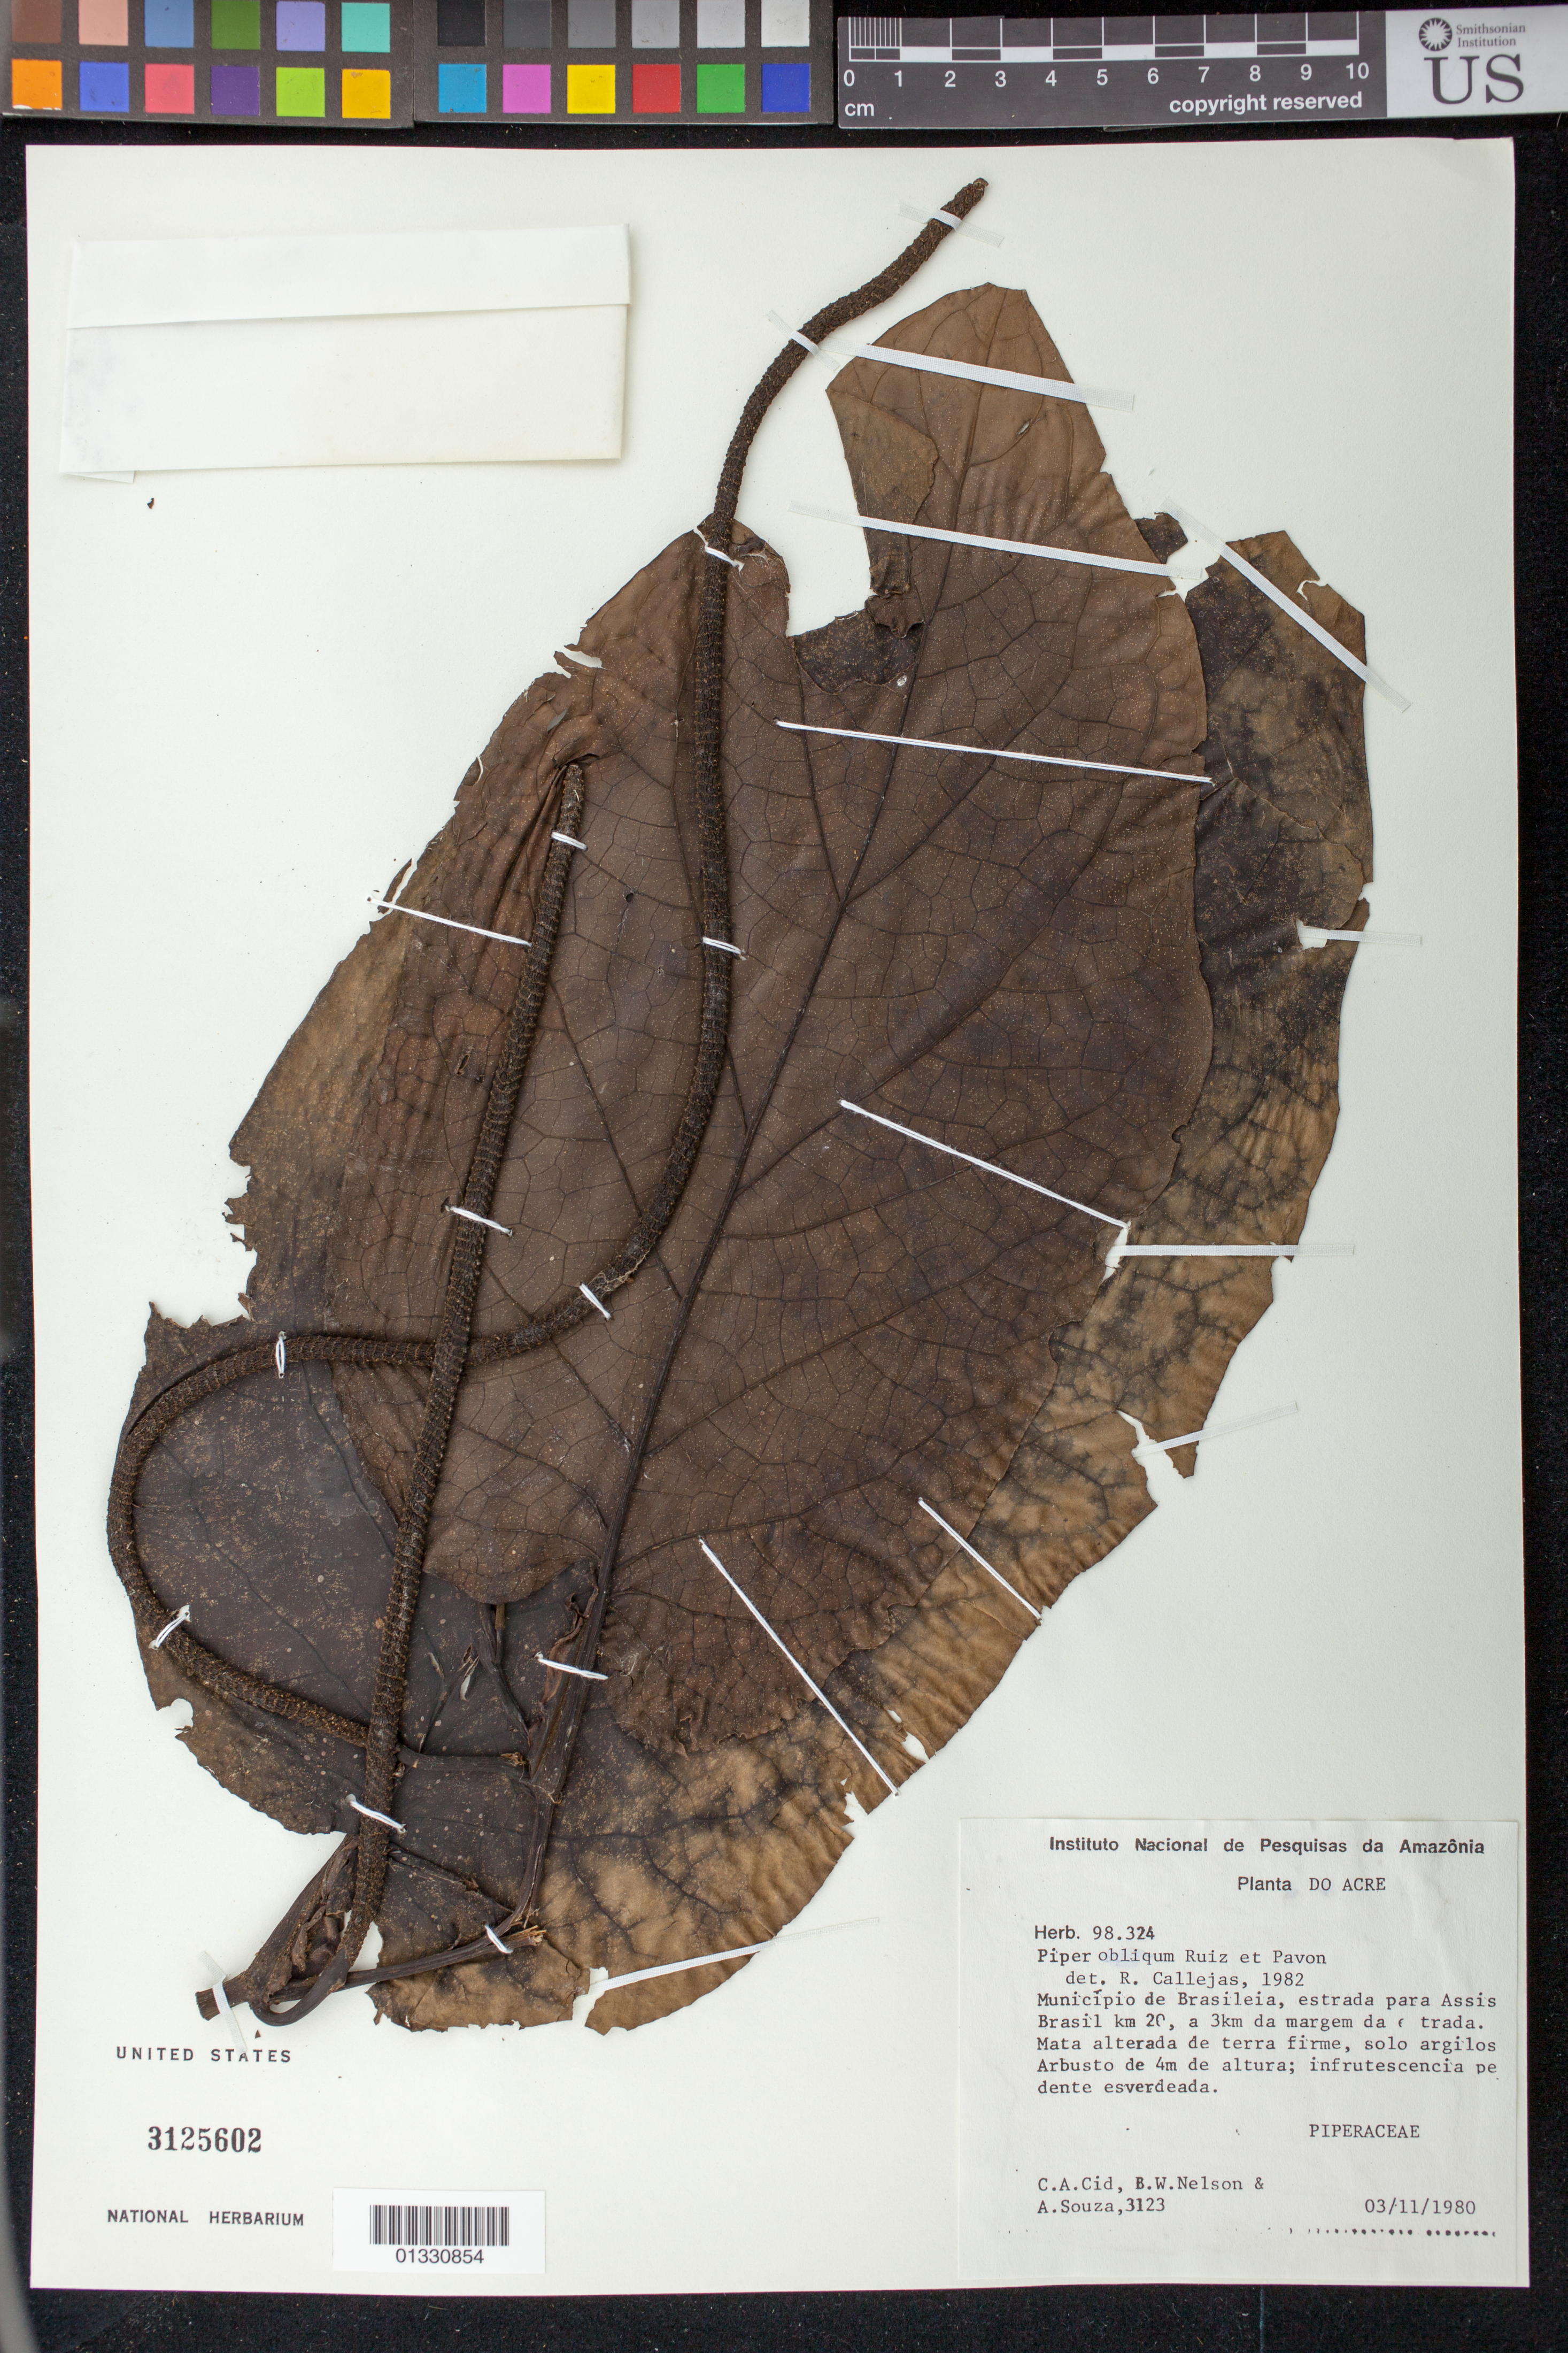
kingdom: Plantae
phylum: Tracheophyta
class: Magnoliopsida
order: Piperales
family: Piperaceae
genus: Piper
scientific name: Piper obliquum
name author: Ruiz & Pav.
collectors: C. A. Cid Ferreira, B. W. Nelson & A. Souza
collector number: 3123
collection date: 1980-11-03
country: Brazil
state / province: Acre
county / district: Brasiléia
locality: Estrada para Assis Brasil km 20, a 3km da margem da estrada.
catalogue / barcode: US 3125602